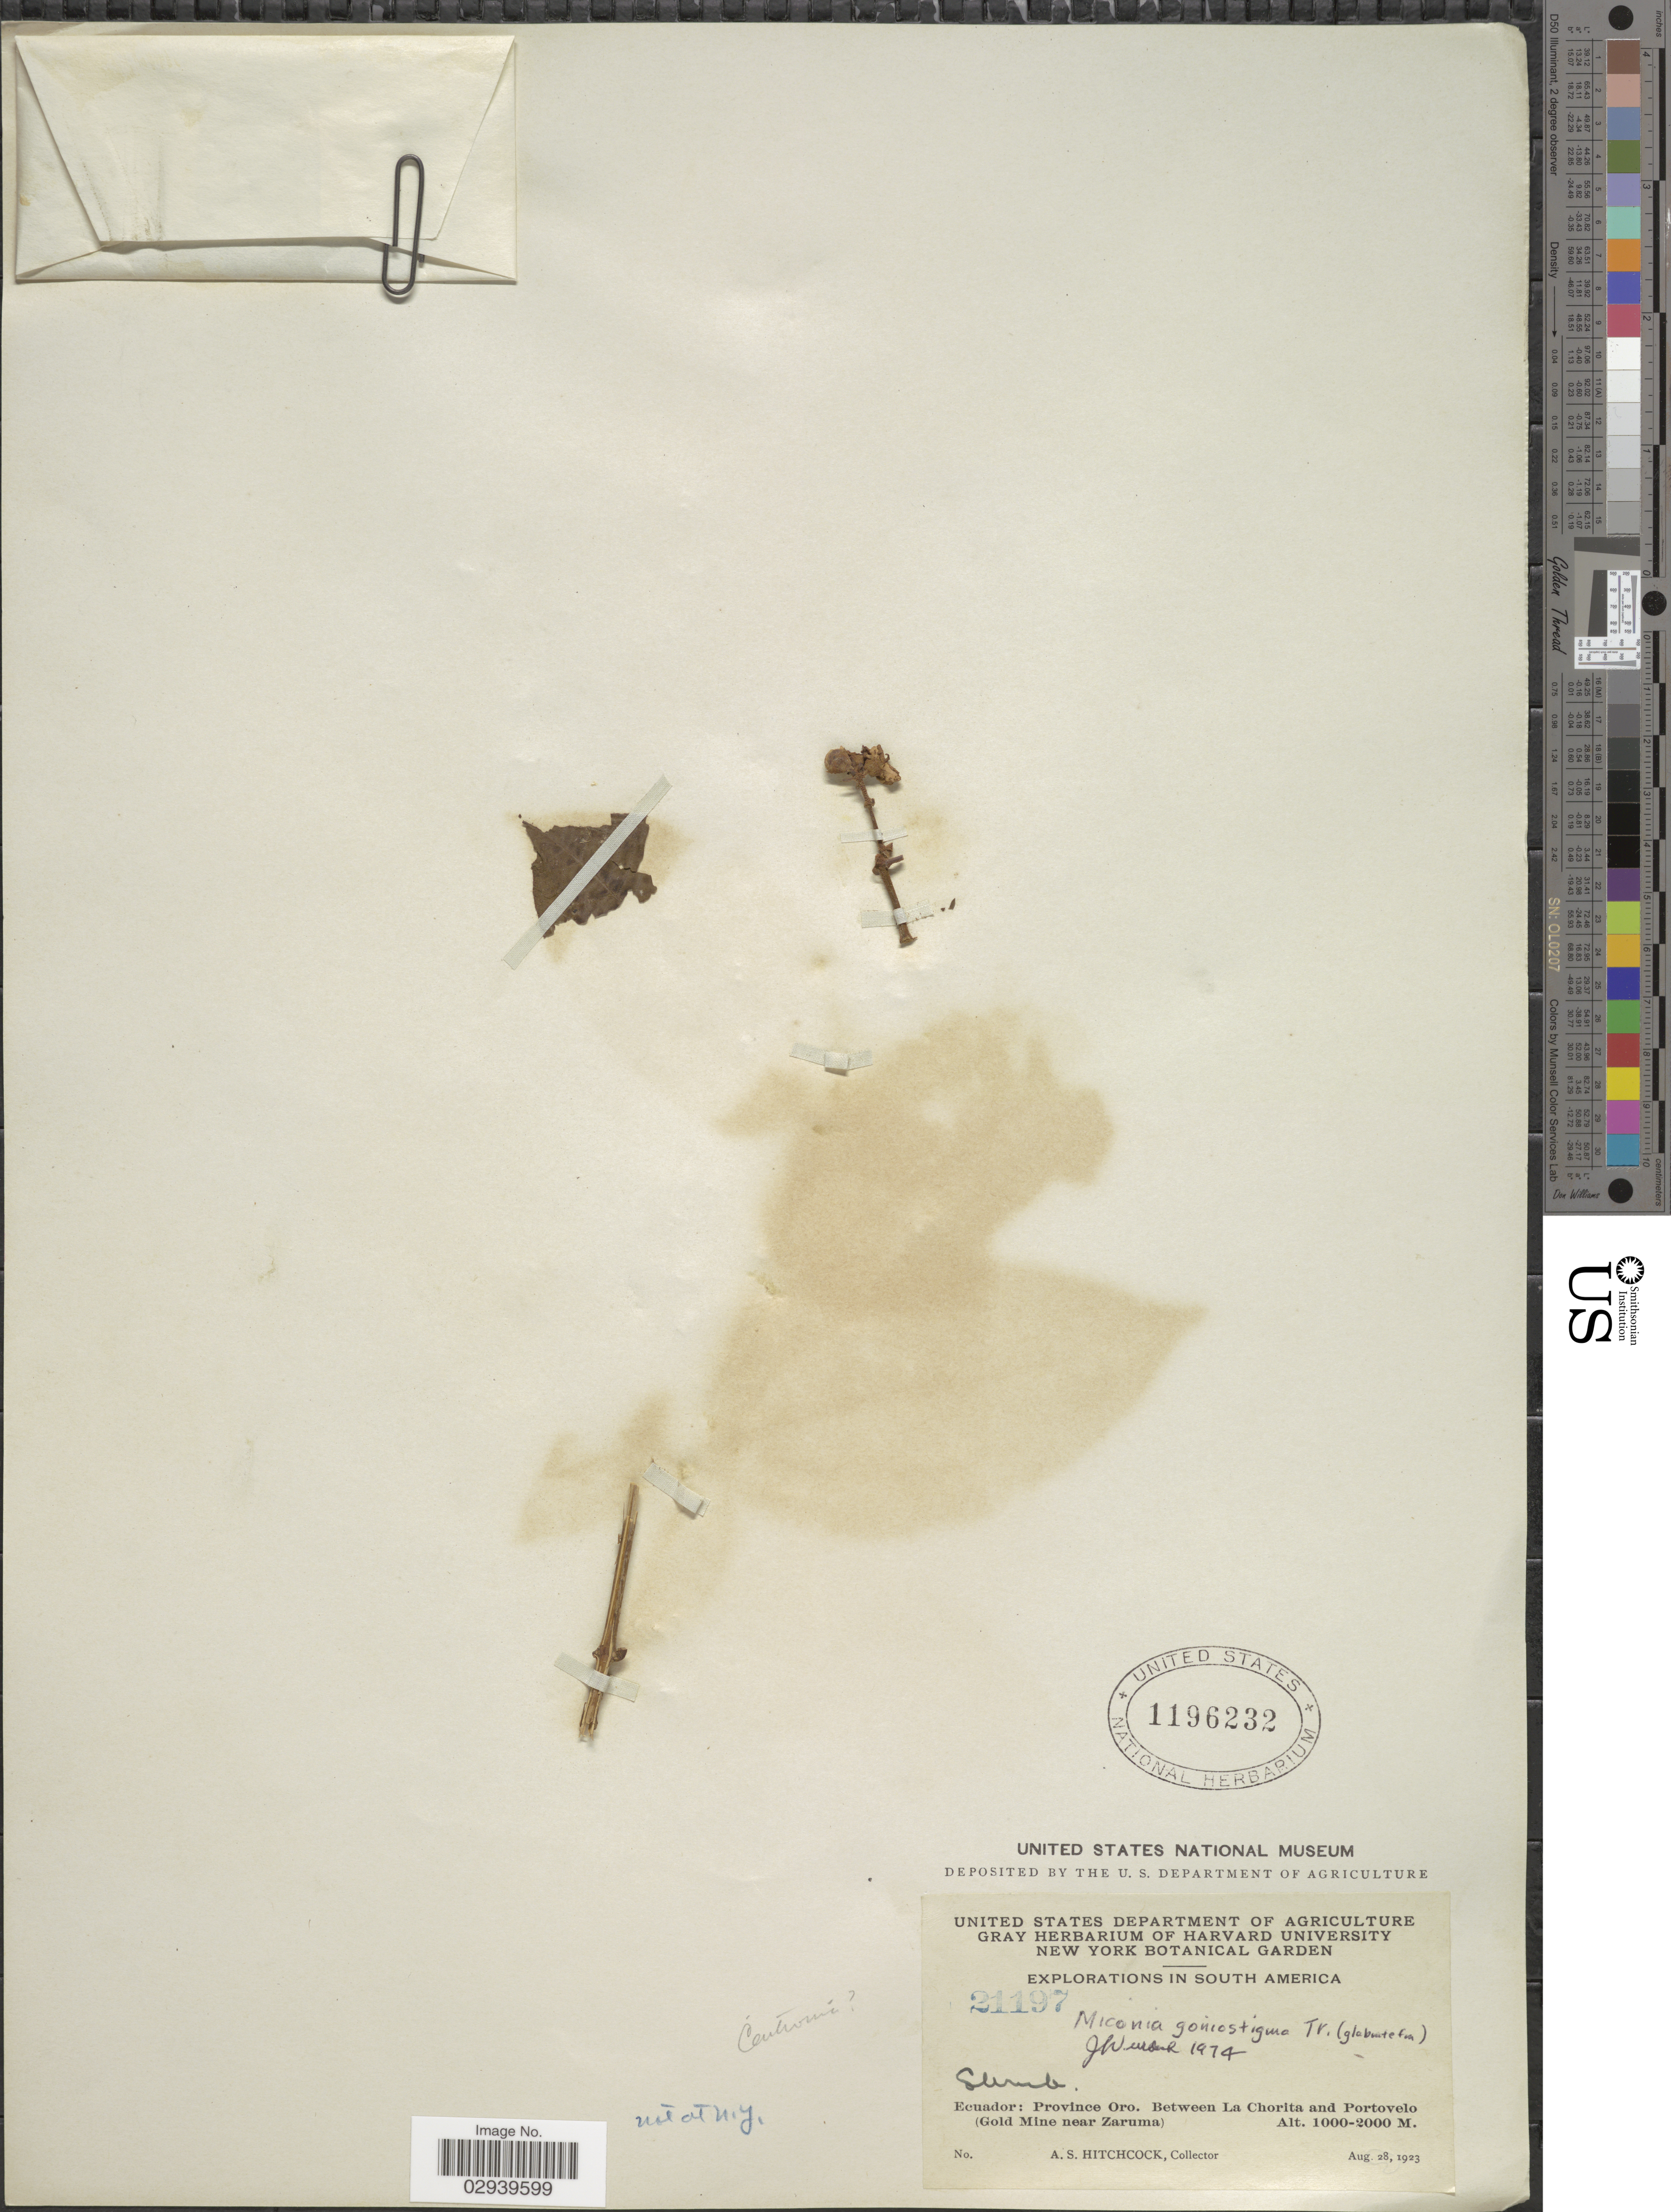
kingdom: Plantae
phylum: Tracheophyta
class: Magnoliopsida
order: Myrtales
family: Melastomataceae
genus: Miconia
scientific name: Miconia goniostigma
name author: Triana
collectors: A. S. Hitchcock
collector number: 21197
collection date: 1923-08-28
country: Ecuador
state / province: El Oro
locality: Province Oro, Between La Chorita and Portovelo (Gold Mine near Zaruma).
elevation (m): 1000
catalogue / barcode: US 1196232